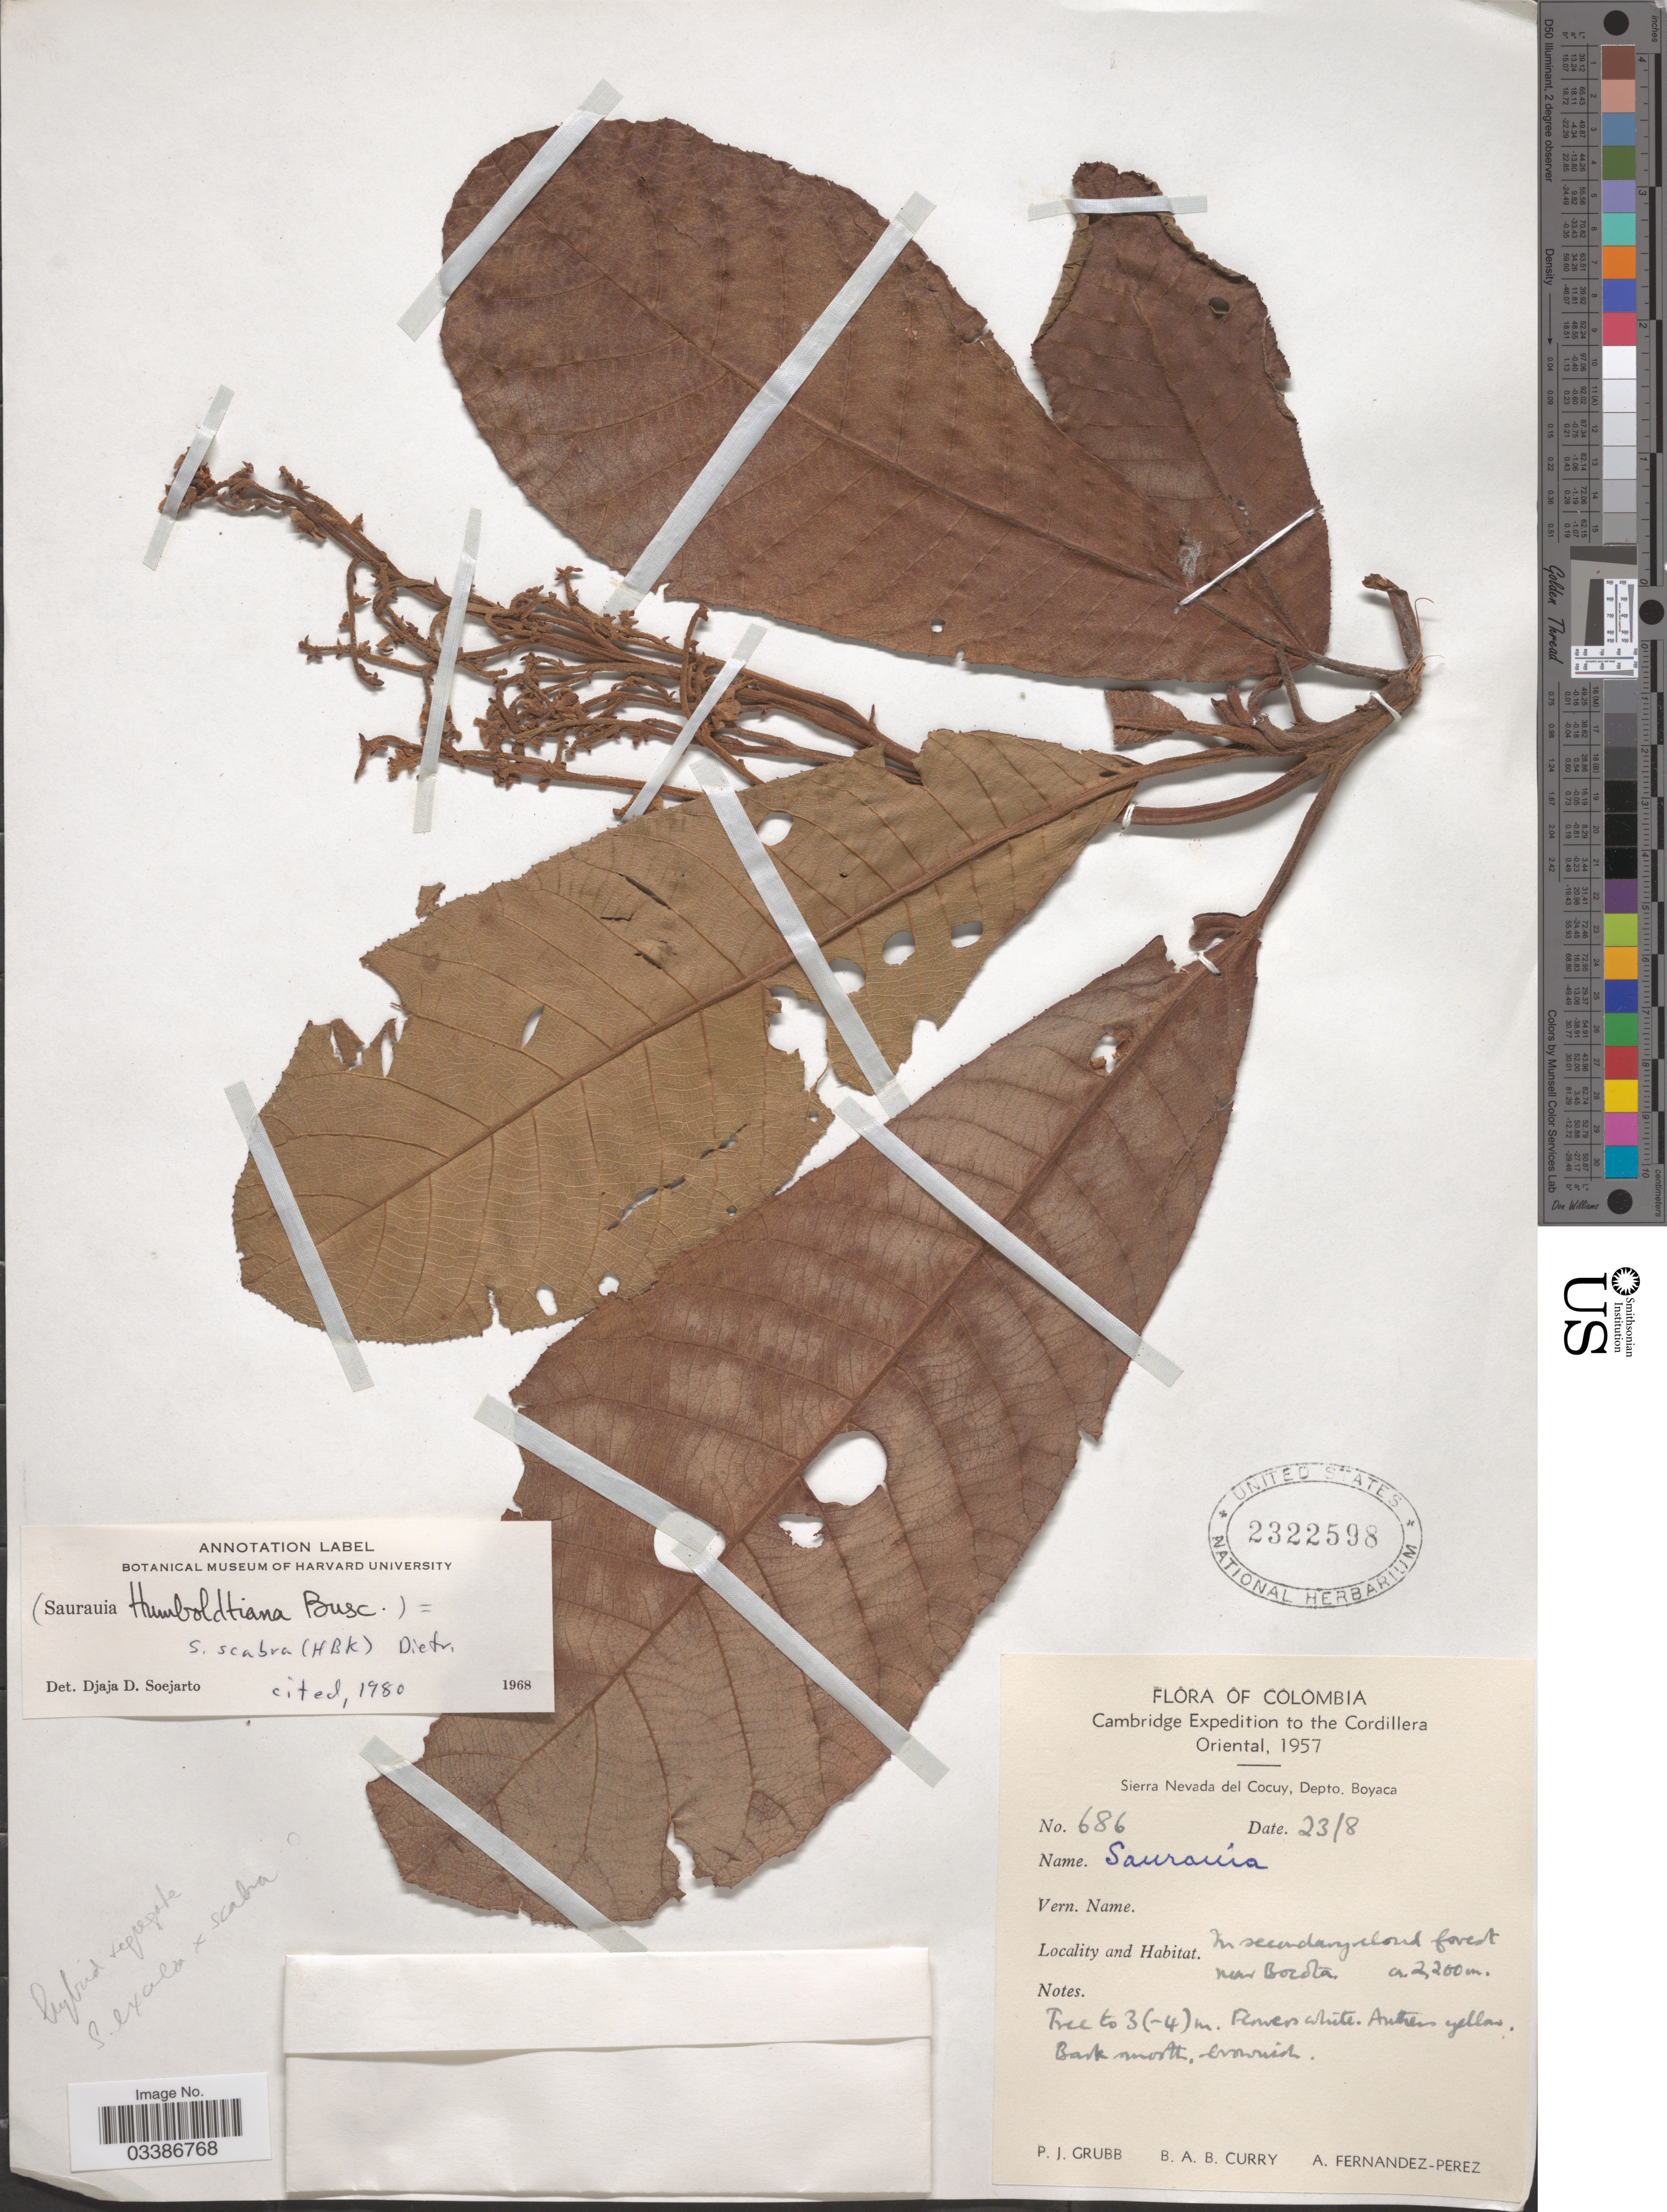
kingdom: Plantae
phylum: Tracheophyta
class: Magnoliopsida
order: Ericales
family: Actinidiaceae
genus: Saurauia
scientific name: Saurauia scabra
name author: (Kunth) D. Dietr.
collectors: P. J. Grubb, B. A. B. Curry & A. Fernández-Pérez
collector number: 686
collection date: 1957-08-23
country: Colombia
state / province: Boyacá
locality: Cordillera Oriental, Sierra Nevada del Cocuy, Depto. Boyaca. In secondary cloud forest near Bocota.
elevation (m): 2200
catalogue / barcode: US 2322598